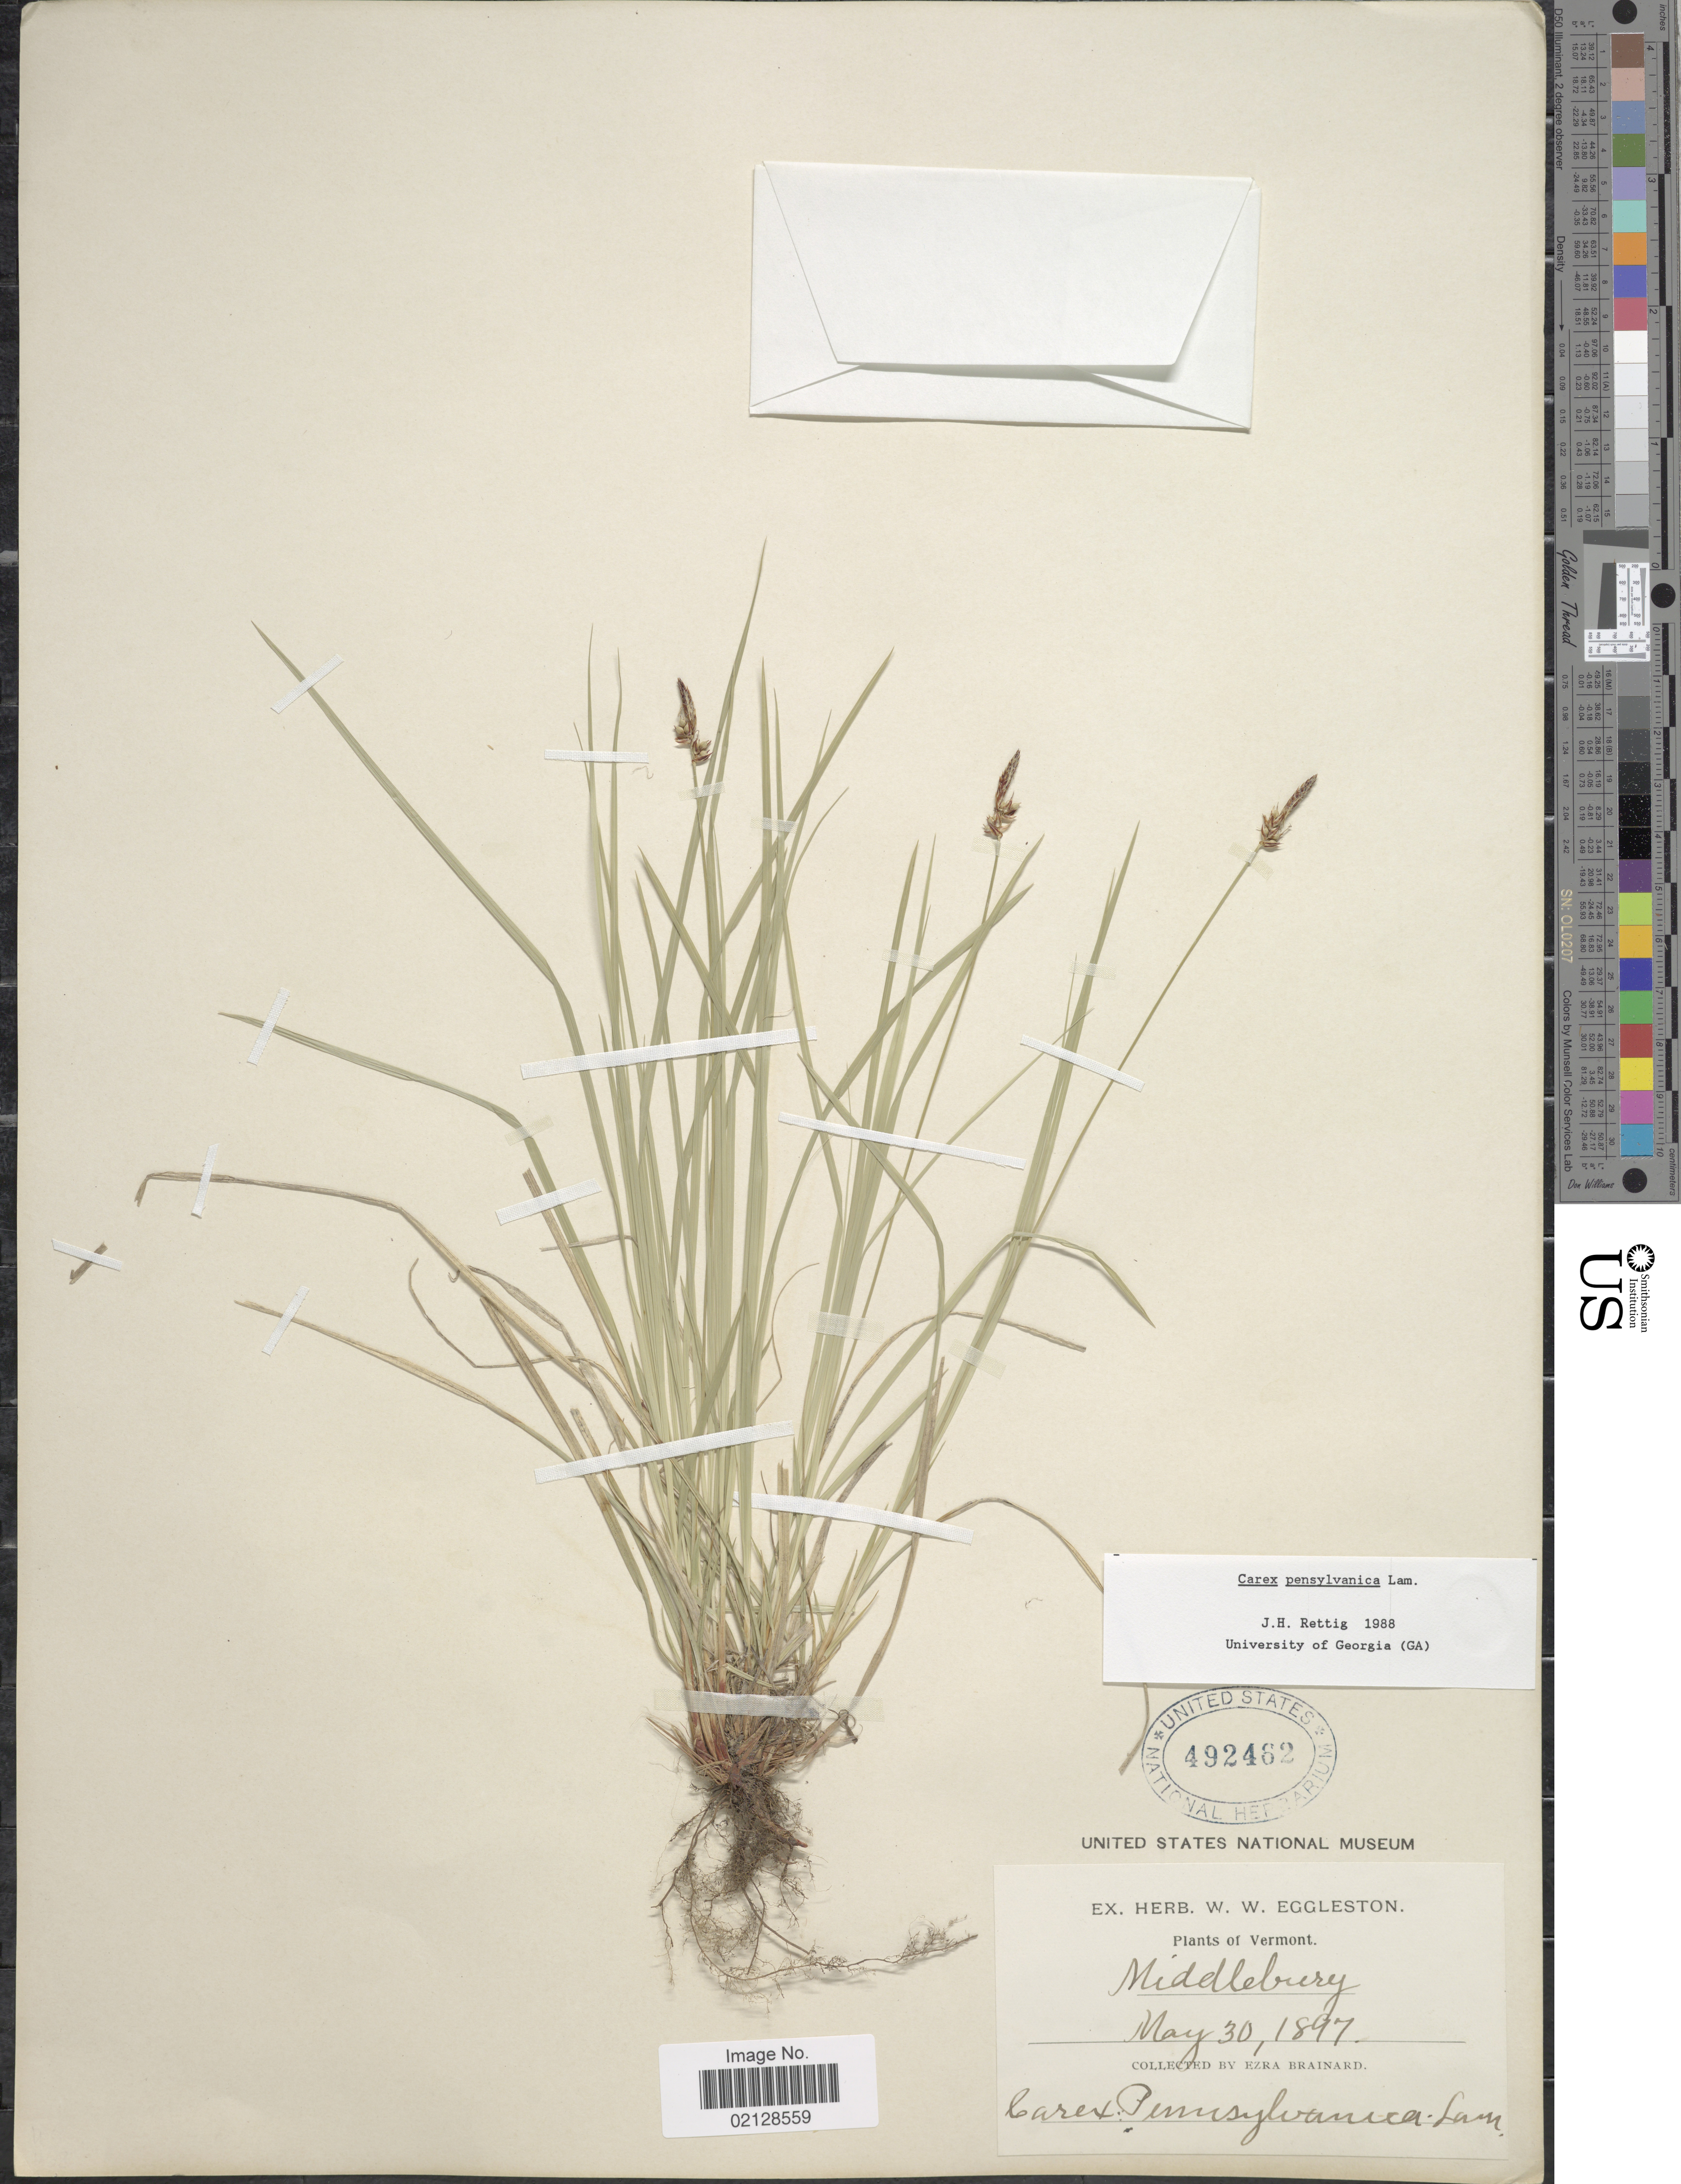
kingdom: Plantae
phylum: Tracheophyta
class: Liliopsida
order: Poales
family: Cyperaceae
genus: Carex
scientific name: Carex pensylvanica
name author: Lam.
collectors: E. Brainard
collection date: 1897-05-30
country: United States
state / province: Vermont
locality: Middlebury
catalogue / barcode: US 492462